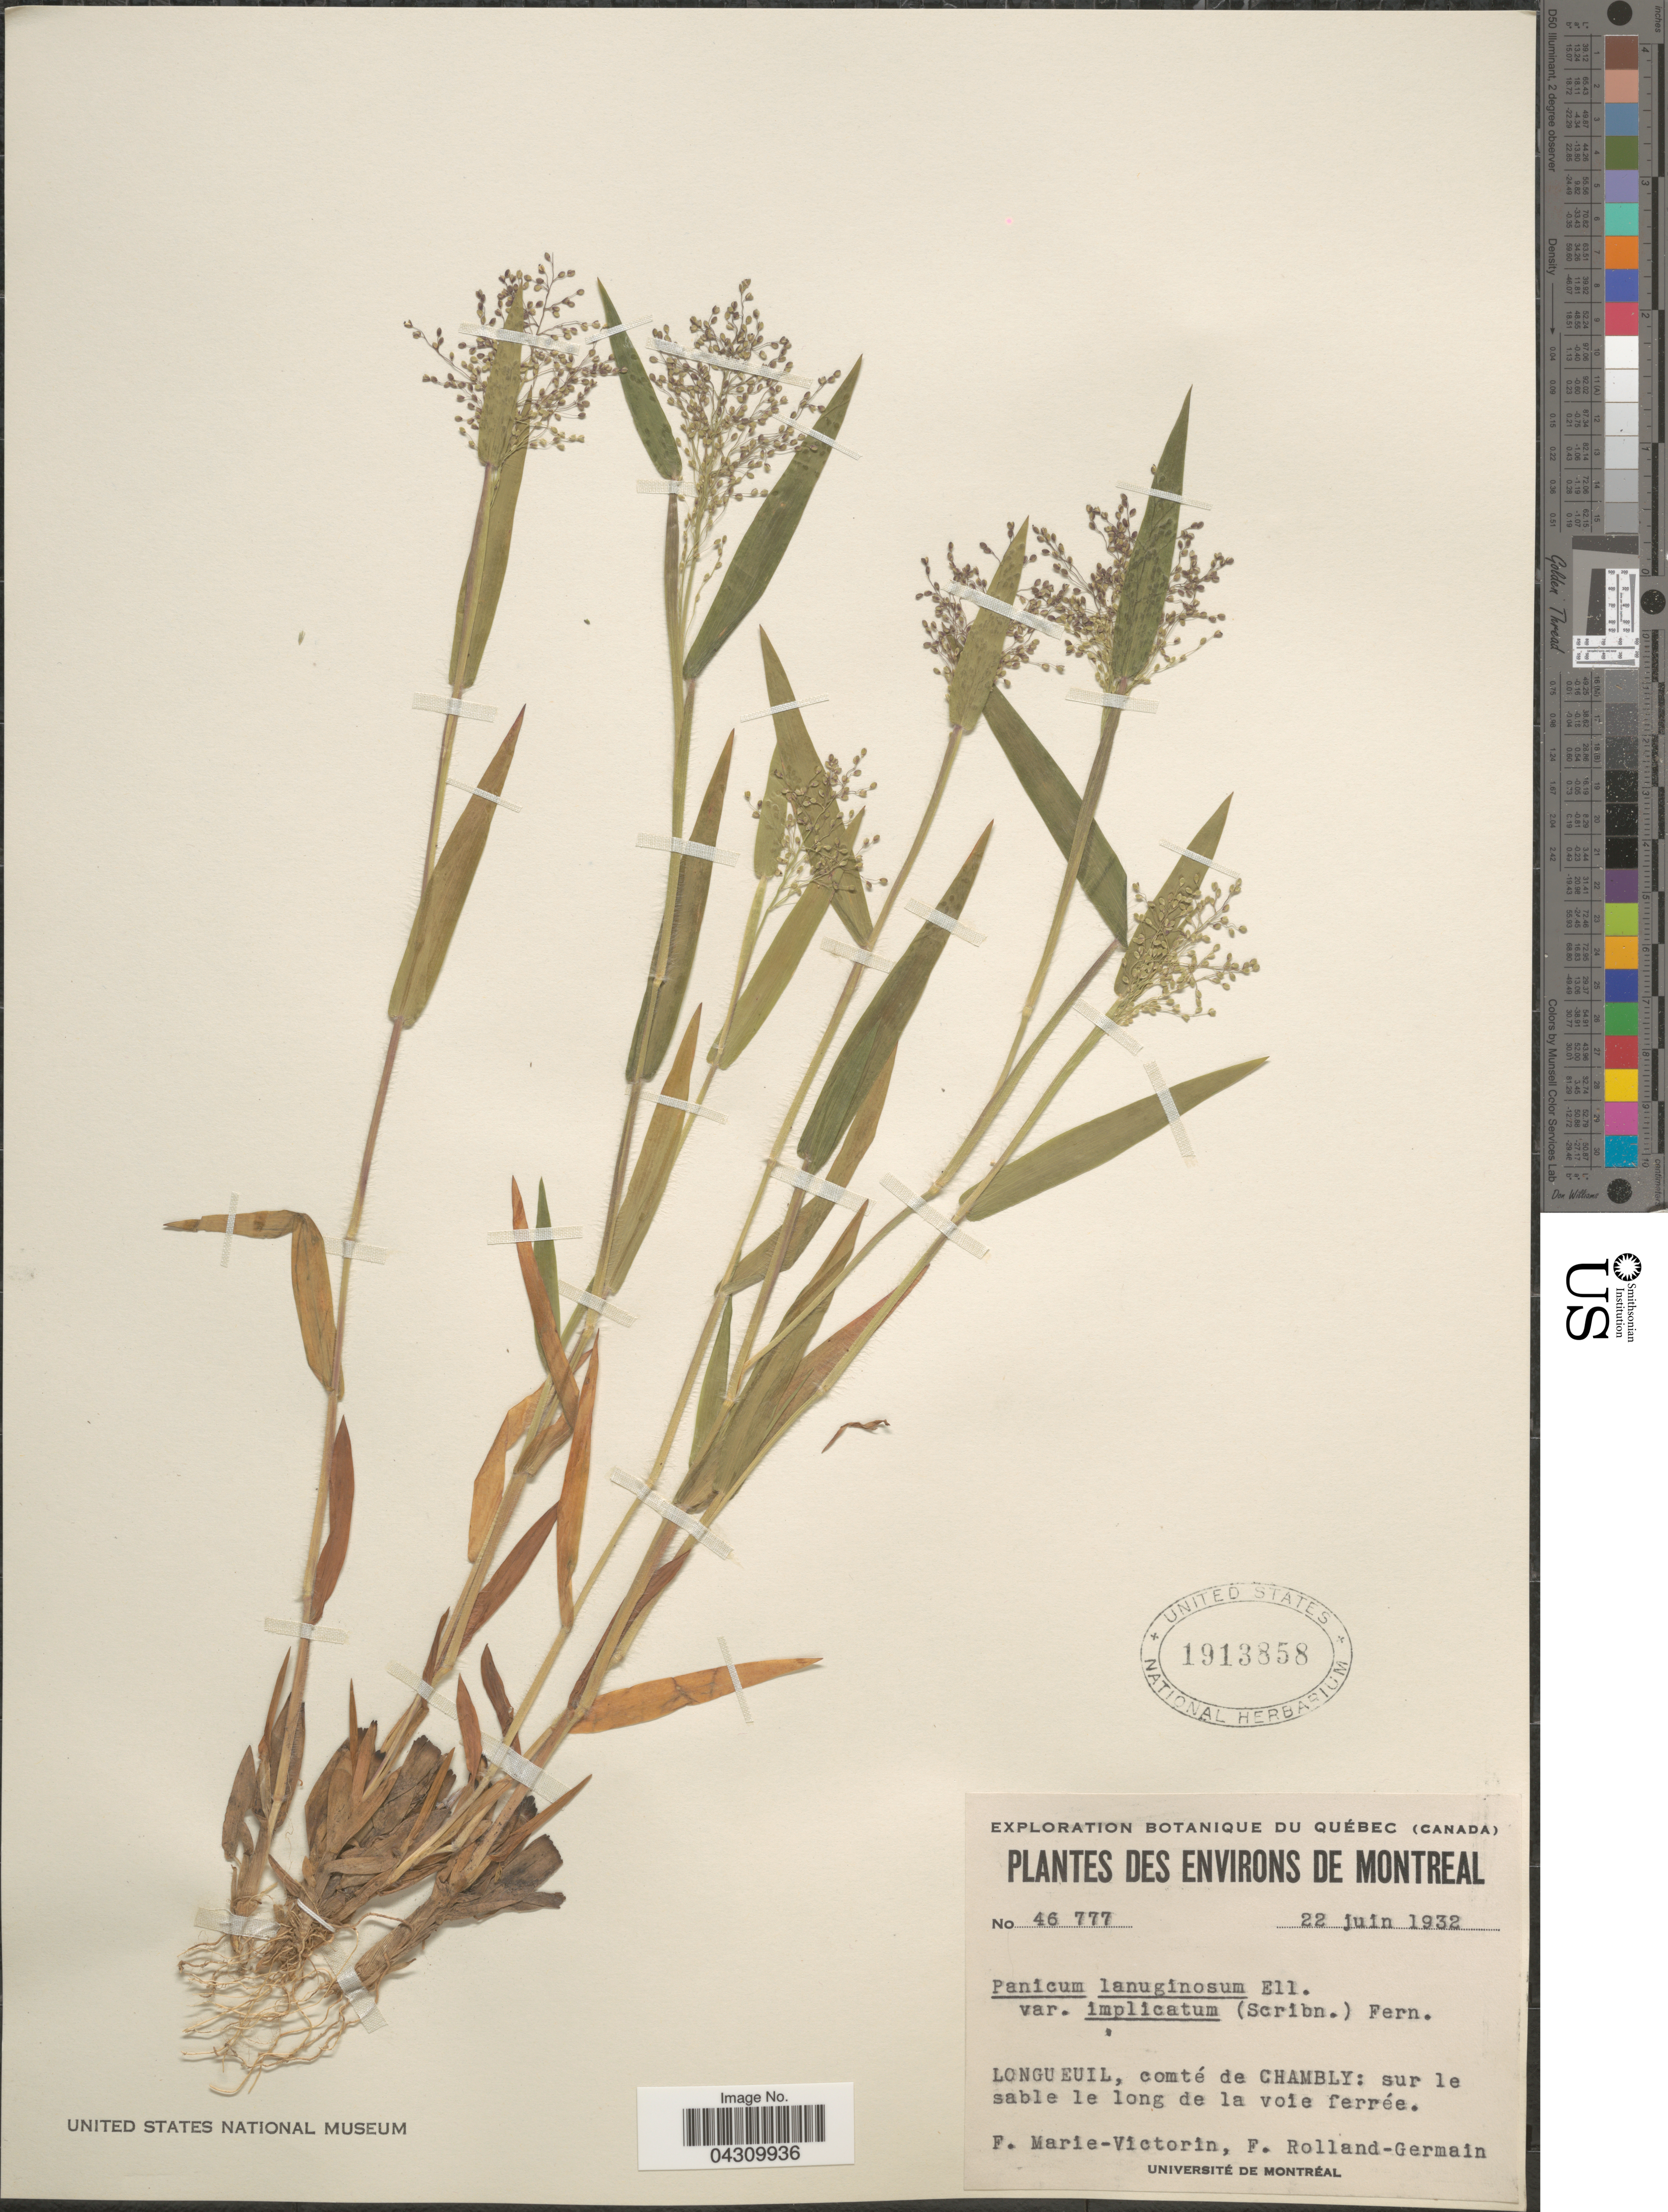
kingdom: Plantae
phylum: Tracheophyta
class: Liliopsida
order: Poales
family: Poaceae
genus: Dichanthelium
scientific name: Dichanthelium acuminatum var. acuminatum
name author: (Sw.) Gould & C.A. Clark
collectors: F. Marie-Victorin & Rolland-Germain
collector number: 46777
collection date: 1932-06-22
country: Canada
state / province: Quebec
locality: Exploration Botanique du Québec (Canada). Environs de Montreal. Longueuil, comté de Chambly: sur le sable le long de la voie ferrée.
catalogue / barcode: US 1913858